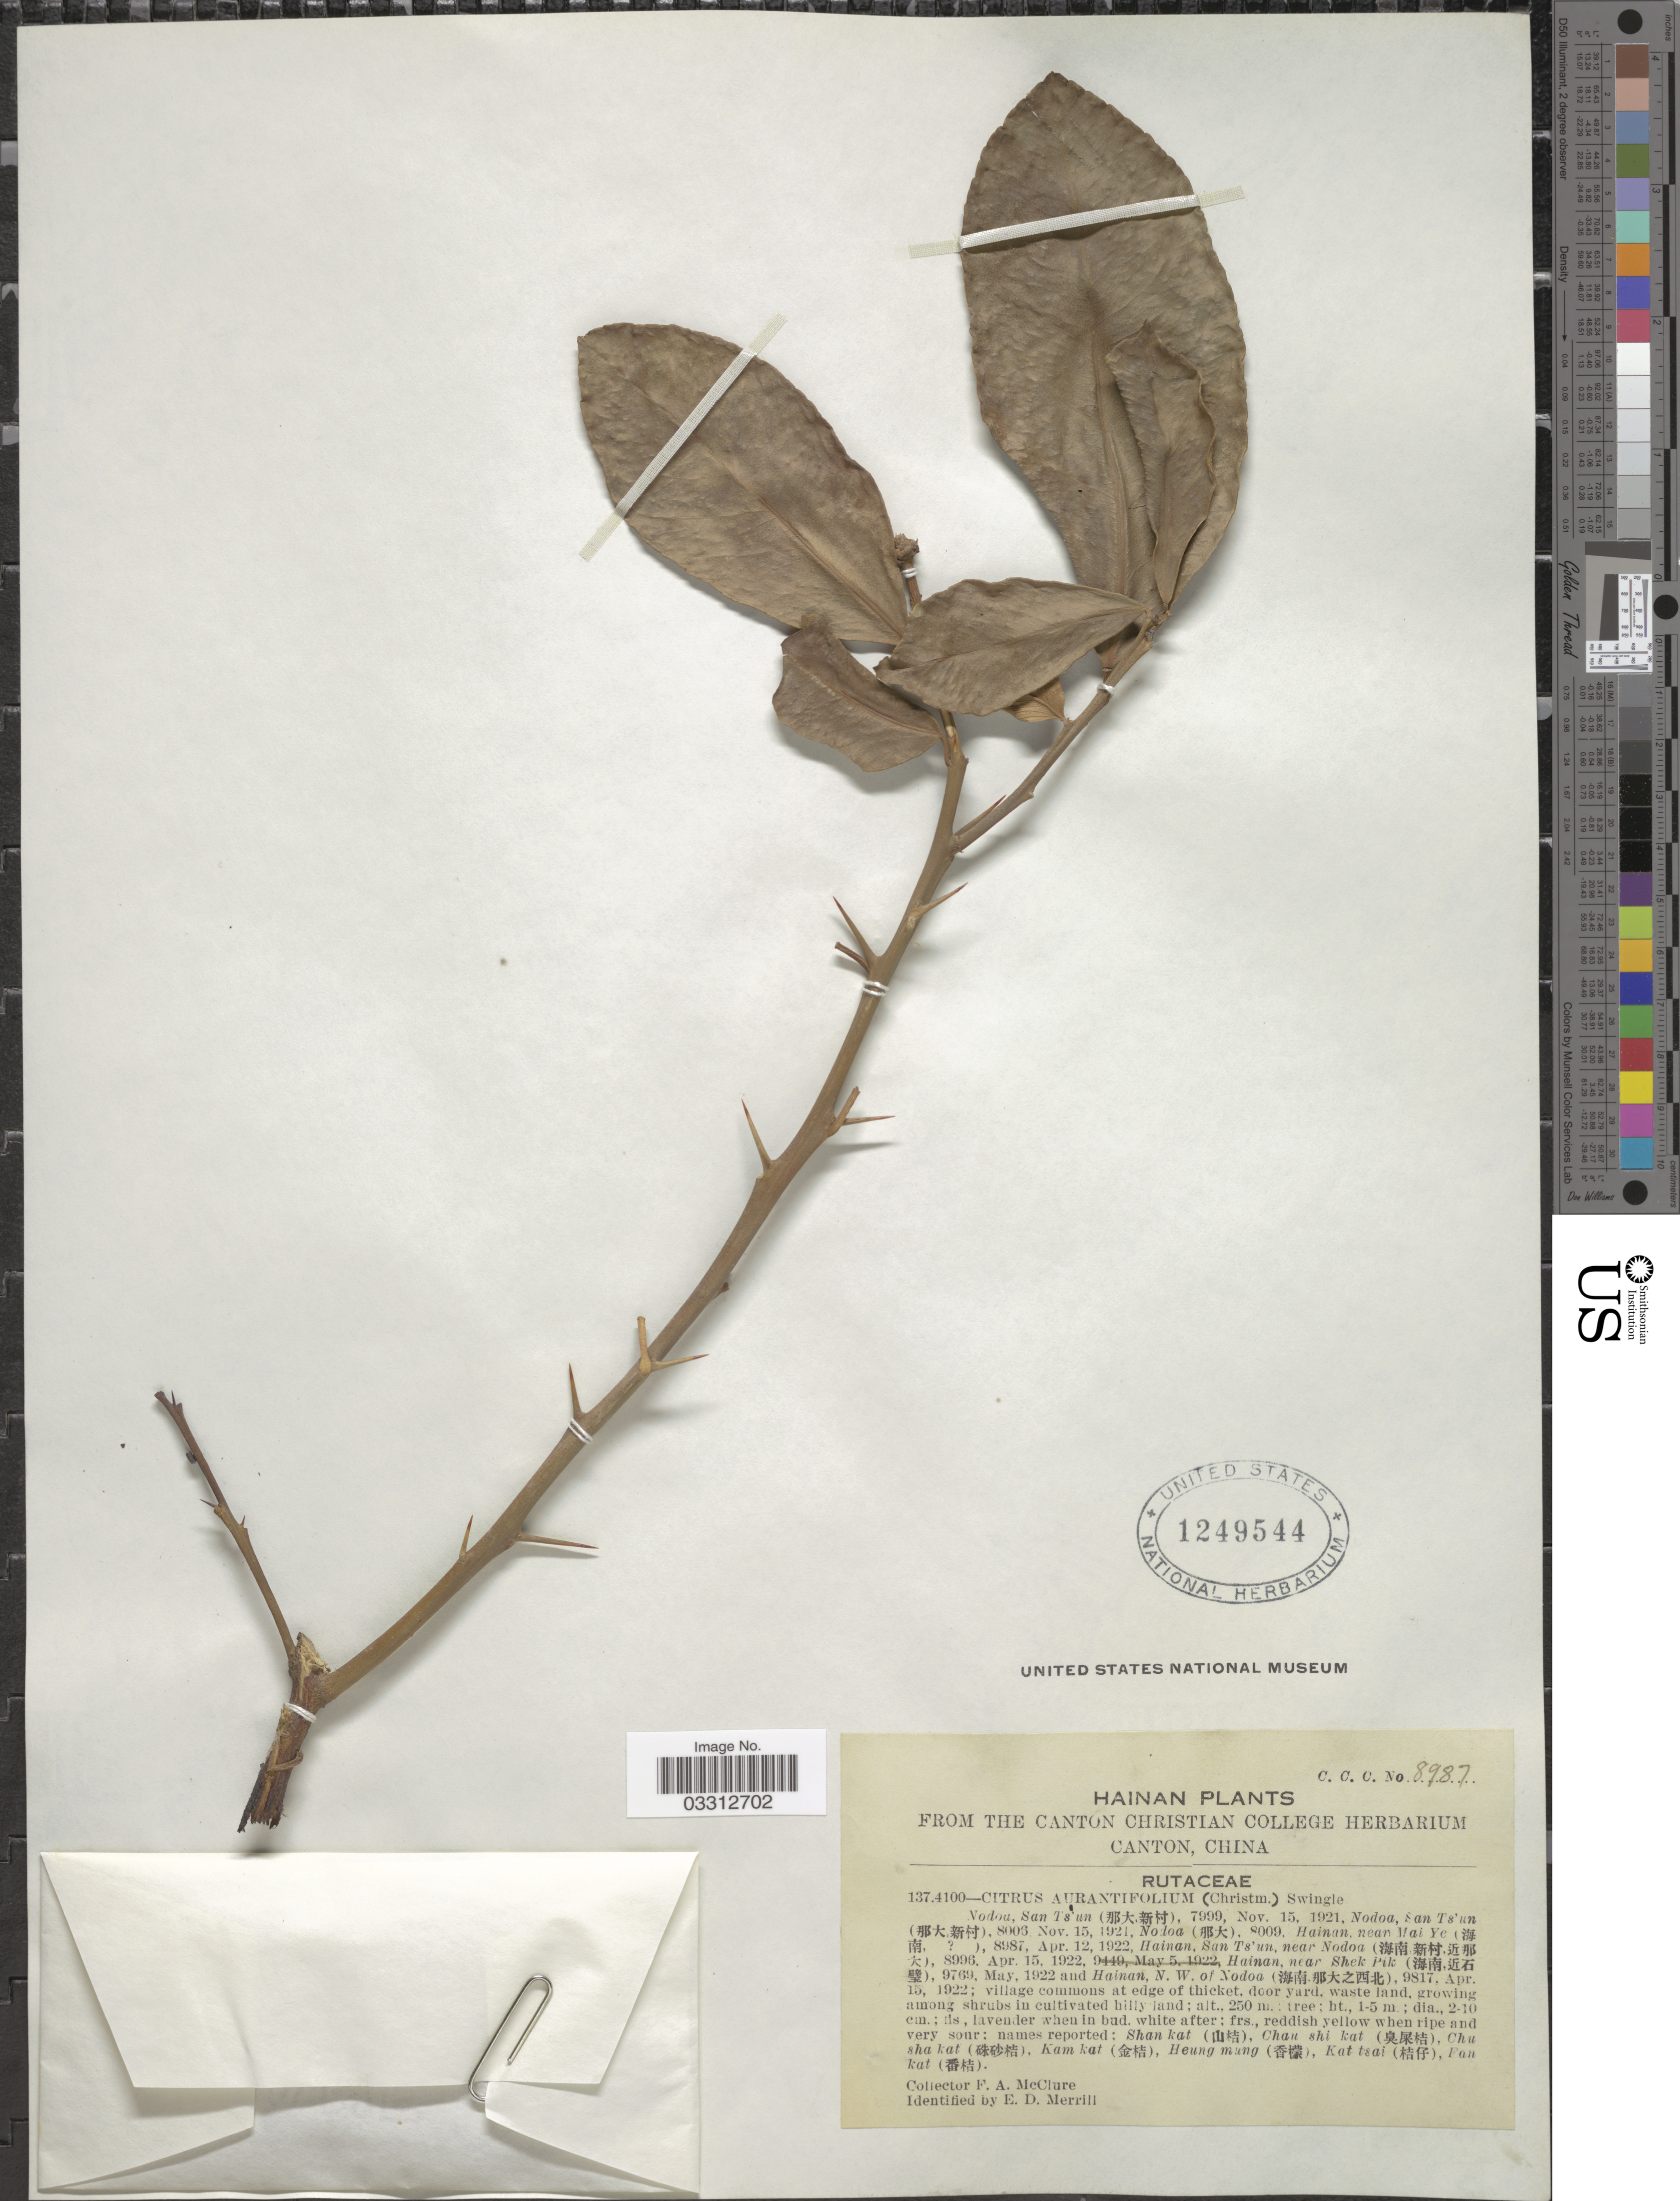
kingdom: Plantae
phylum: Tracheophyta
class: Magnoliopsida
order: Sapindales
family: Rutaceae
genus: Citrus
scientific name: Citrus x aurantifolia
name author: (Christm.) Swingle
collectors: F. A. McClure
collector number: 8987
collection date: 1922-04-12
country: China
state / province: Hainan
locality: Hainan, near Mai Ye (X).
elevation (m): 250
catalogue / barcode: US 1249544